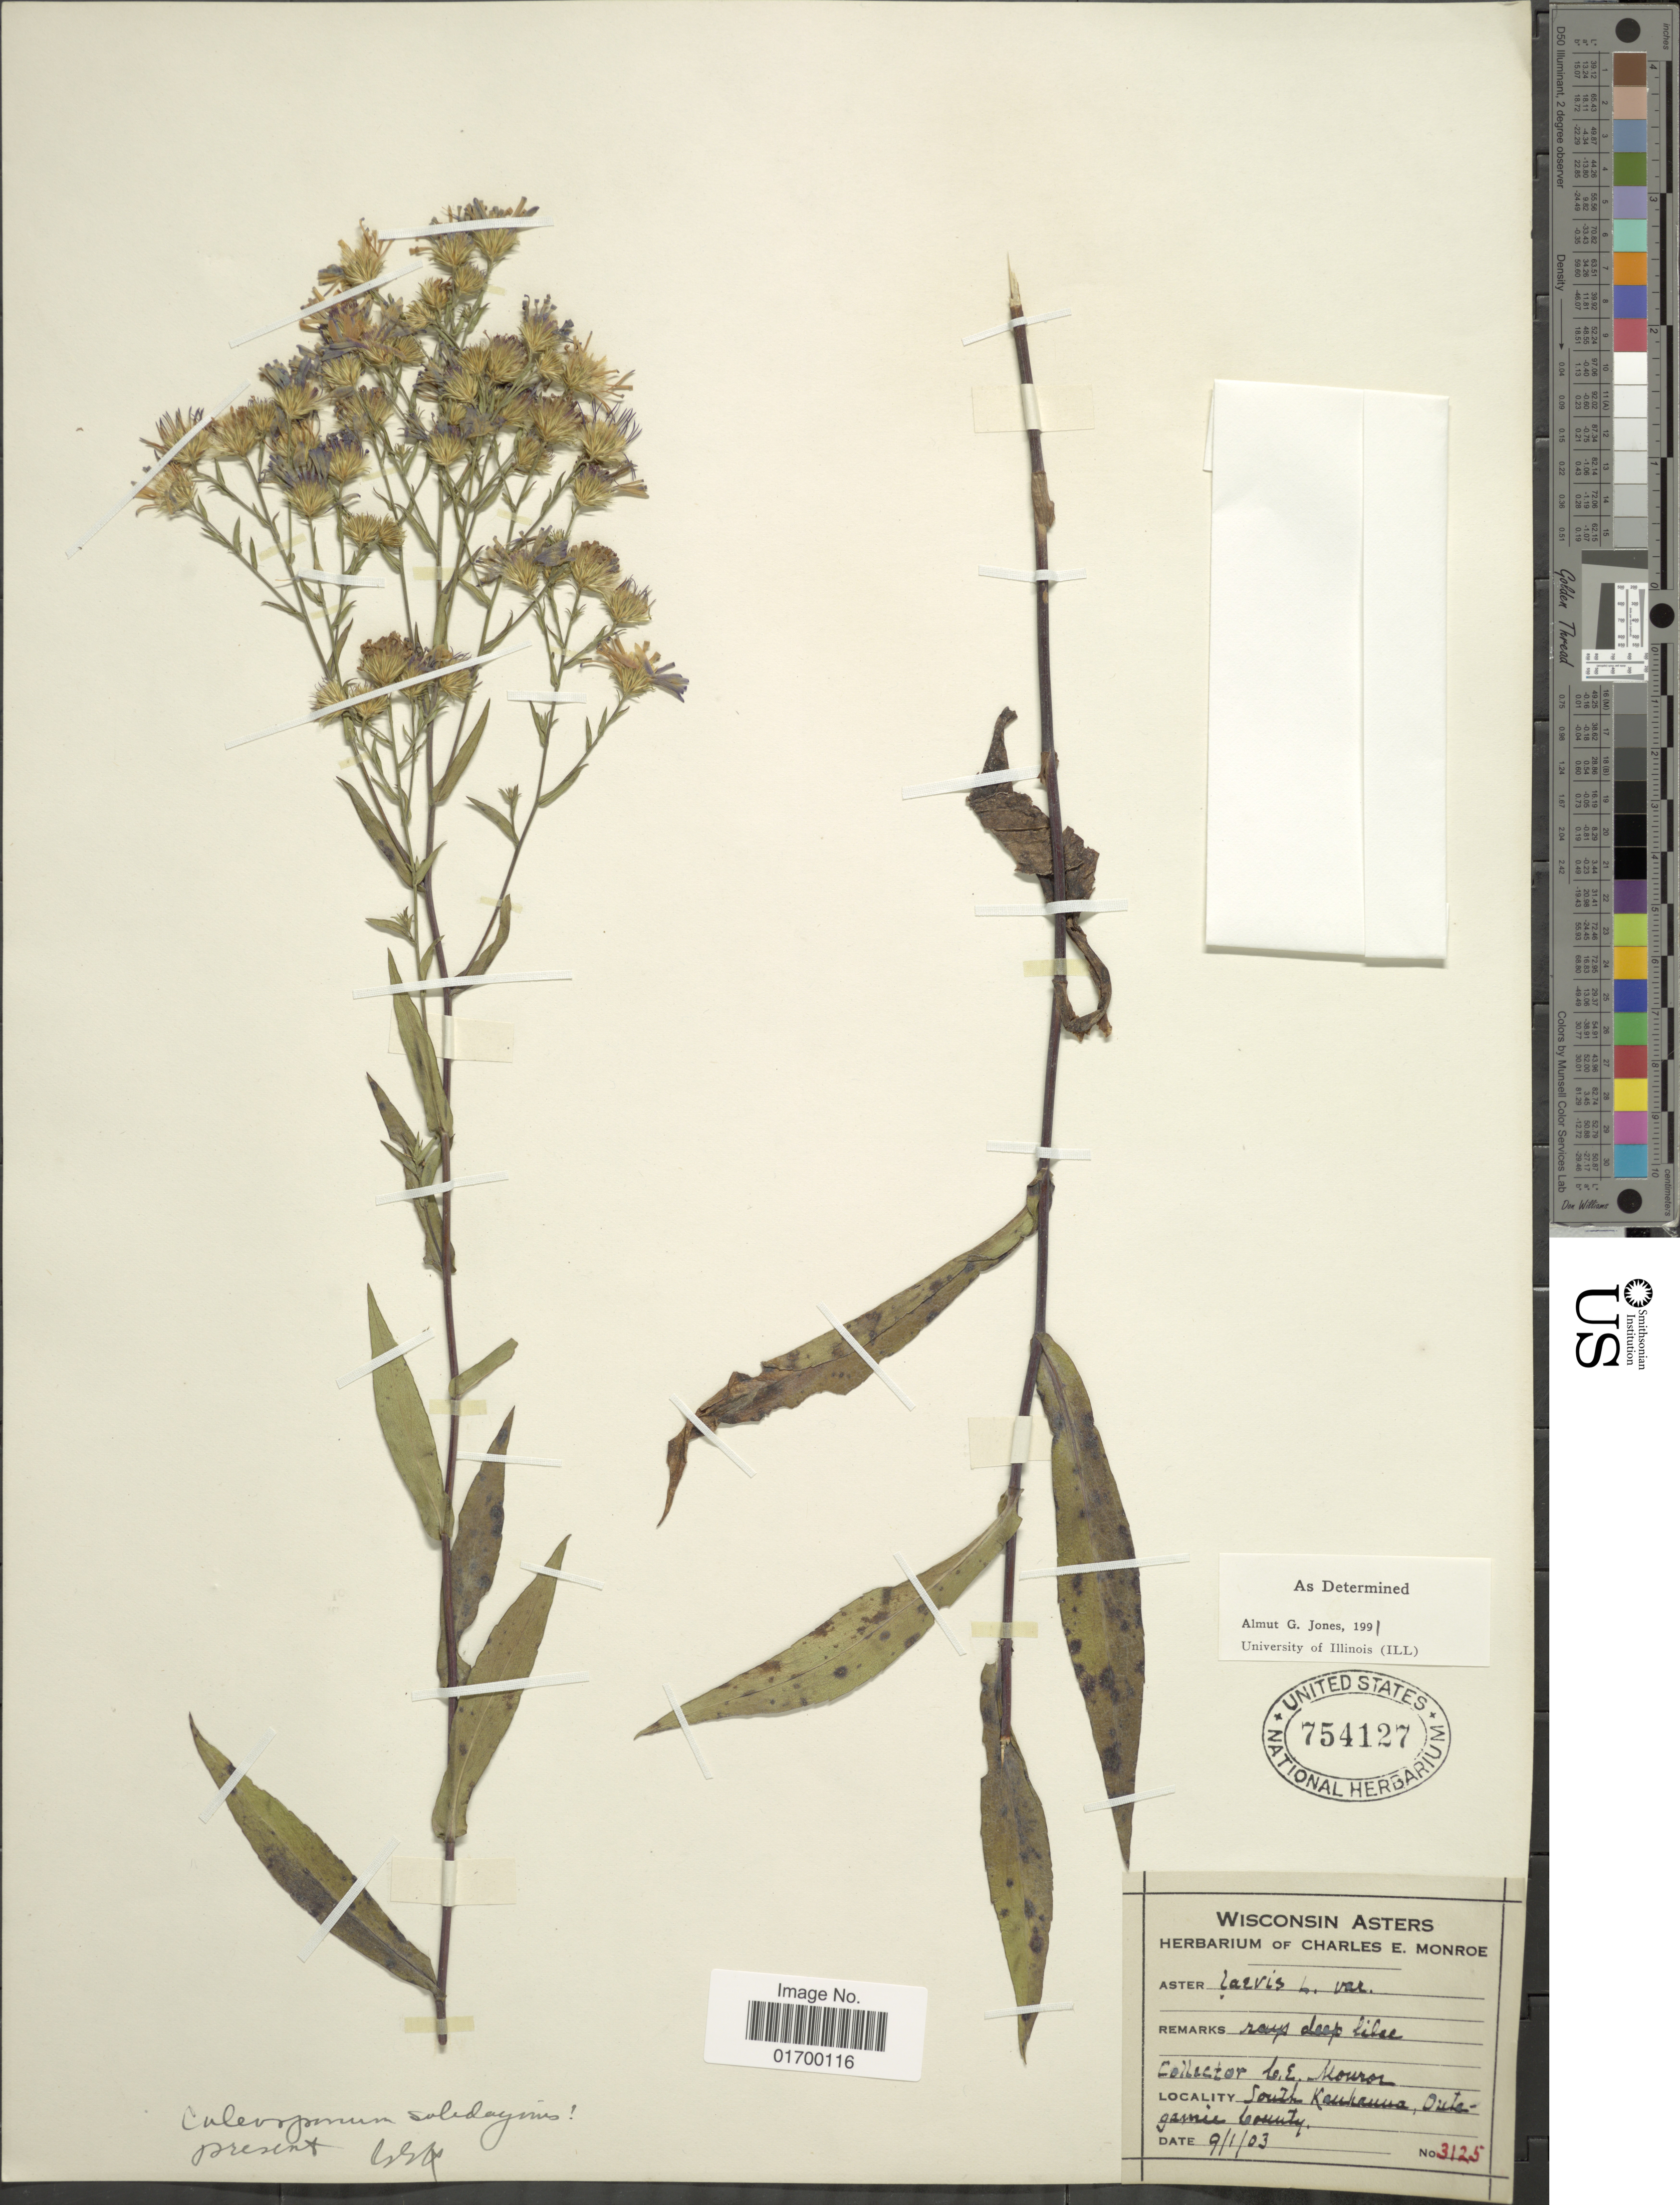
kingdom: Plantae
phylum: Tracheophyta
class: Magnoliopsida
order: Asterales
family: Asteraceae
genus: Symphyotrichum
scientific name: Symphyotrichum laeve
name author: (L.) Á. Löve & D. Löve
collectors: C. Monroe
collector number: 3125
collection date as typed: Transcribed d/m/y: 1/9/3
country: United States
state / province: Wisconsin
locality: South Kaukauna, Outagamie Co.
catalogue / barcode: US 754127